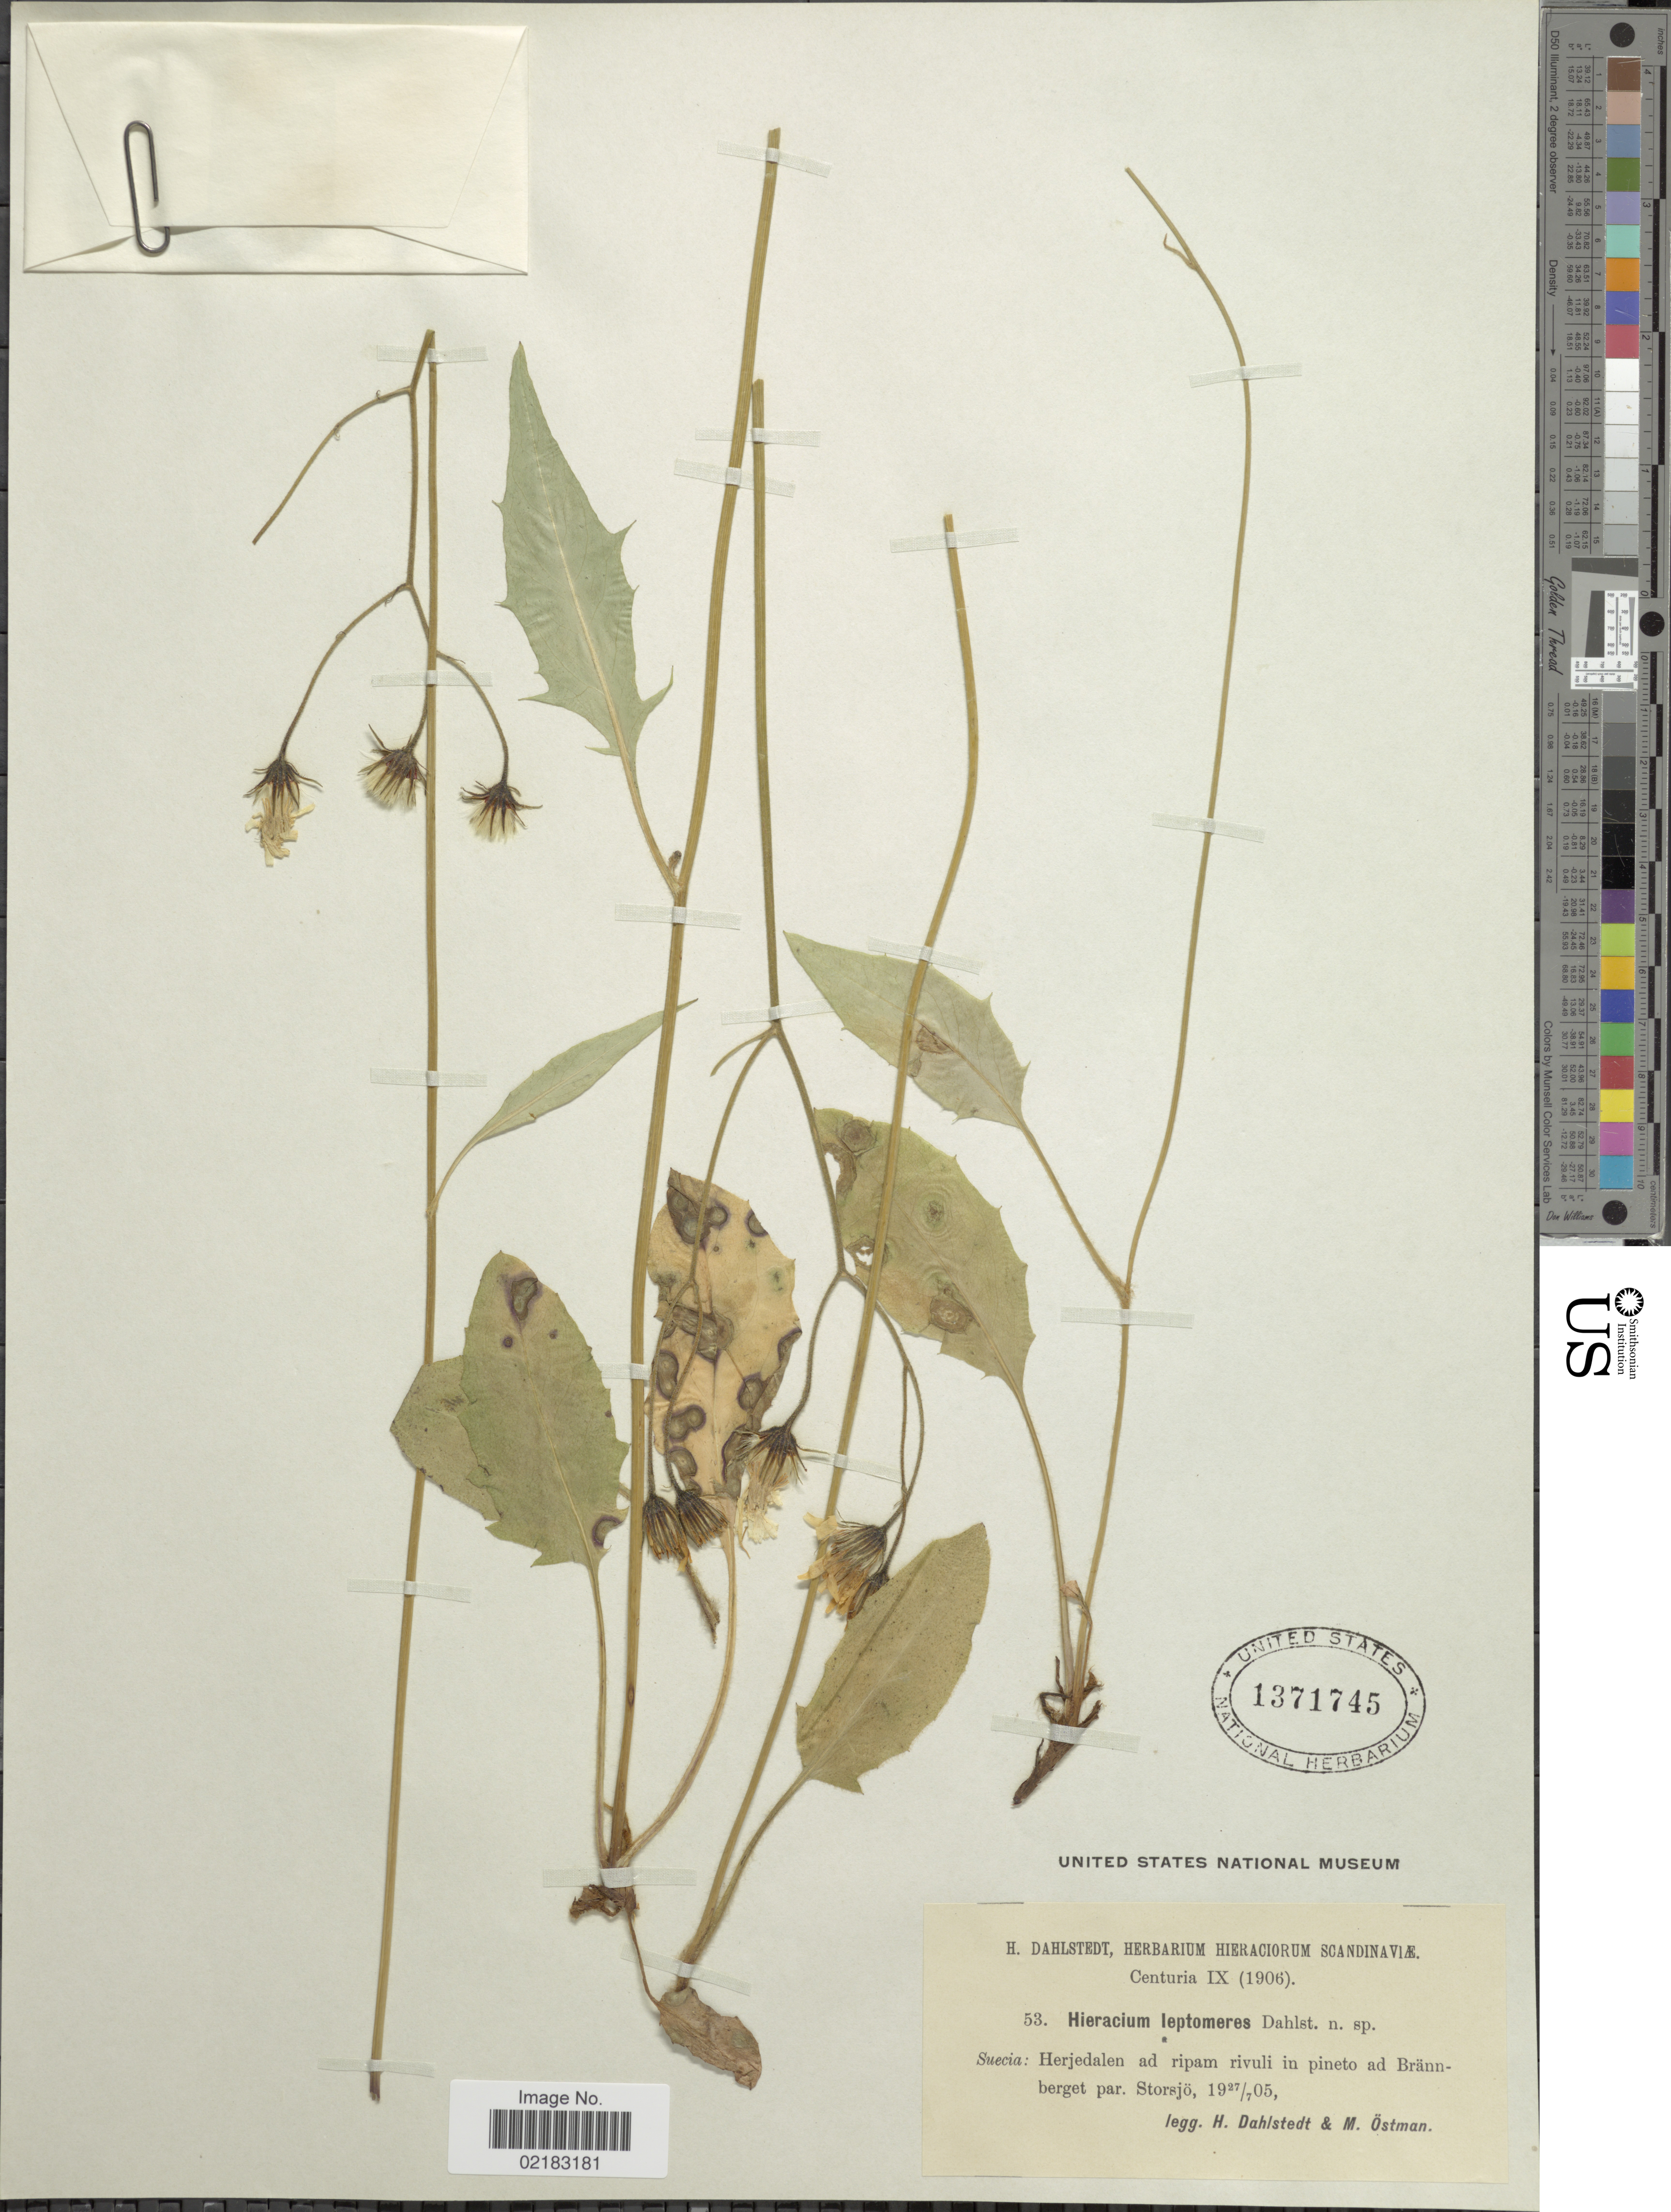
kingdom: Plantae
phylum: Tracheophyta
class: Magnoliopsida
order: Asterales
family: Asteraceae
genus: Hieracium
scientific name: Hieracium leptomeres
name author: (Dahlst. ex Zahn) Dahlst. ex Johanss.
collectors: H. G. Dahlstedt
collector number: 53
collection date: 1905-07-27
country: Sweden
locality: Herjedalenad ripam rivuli in pineto ad Brannberget par. Storsjo.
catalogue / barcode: US 1371745